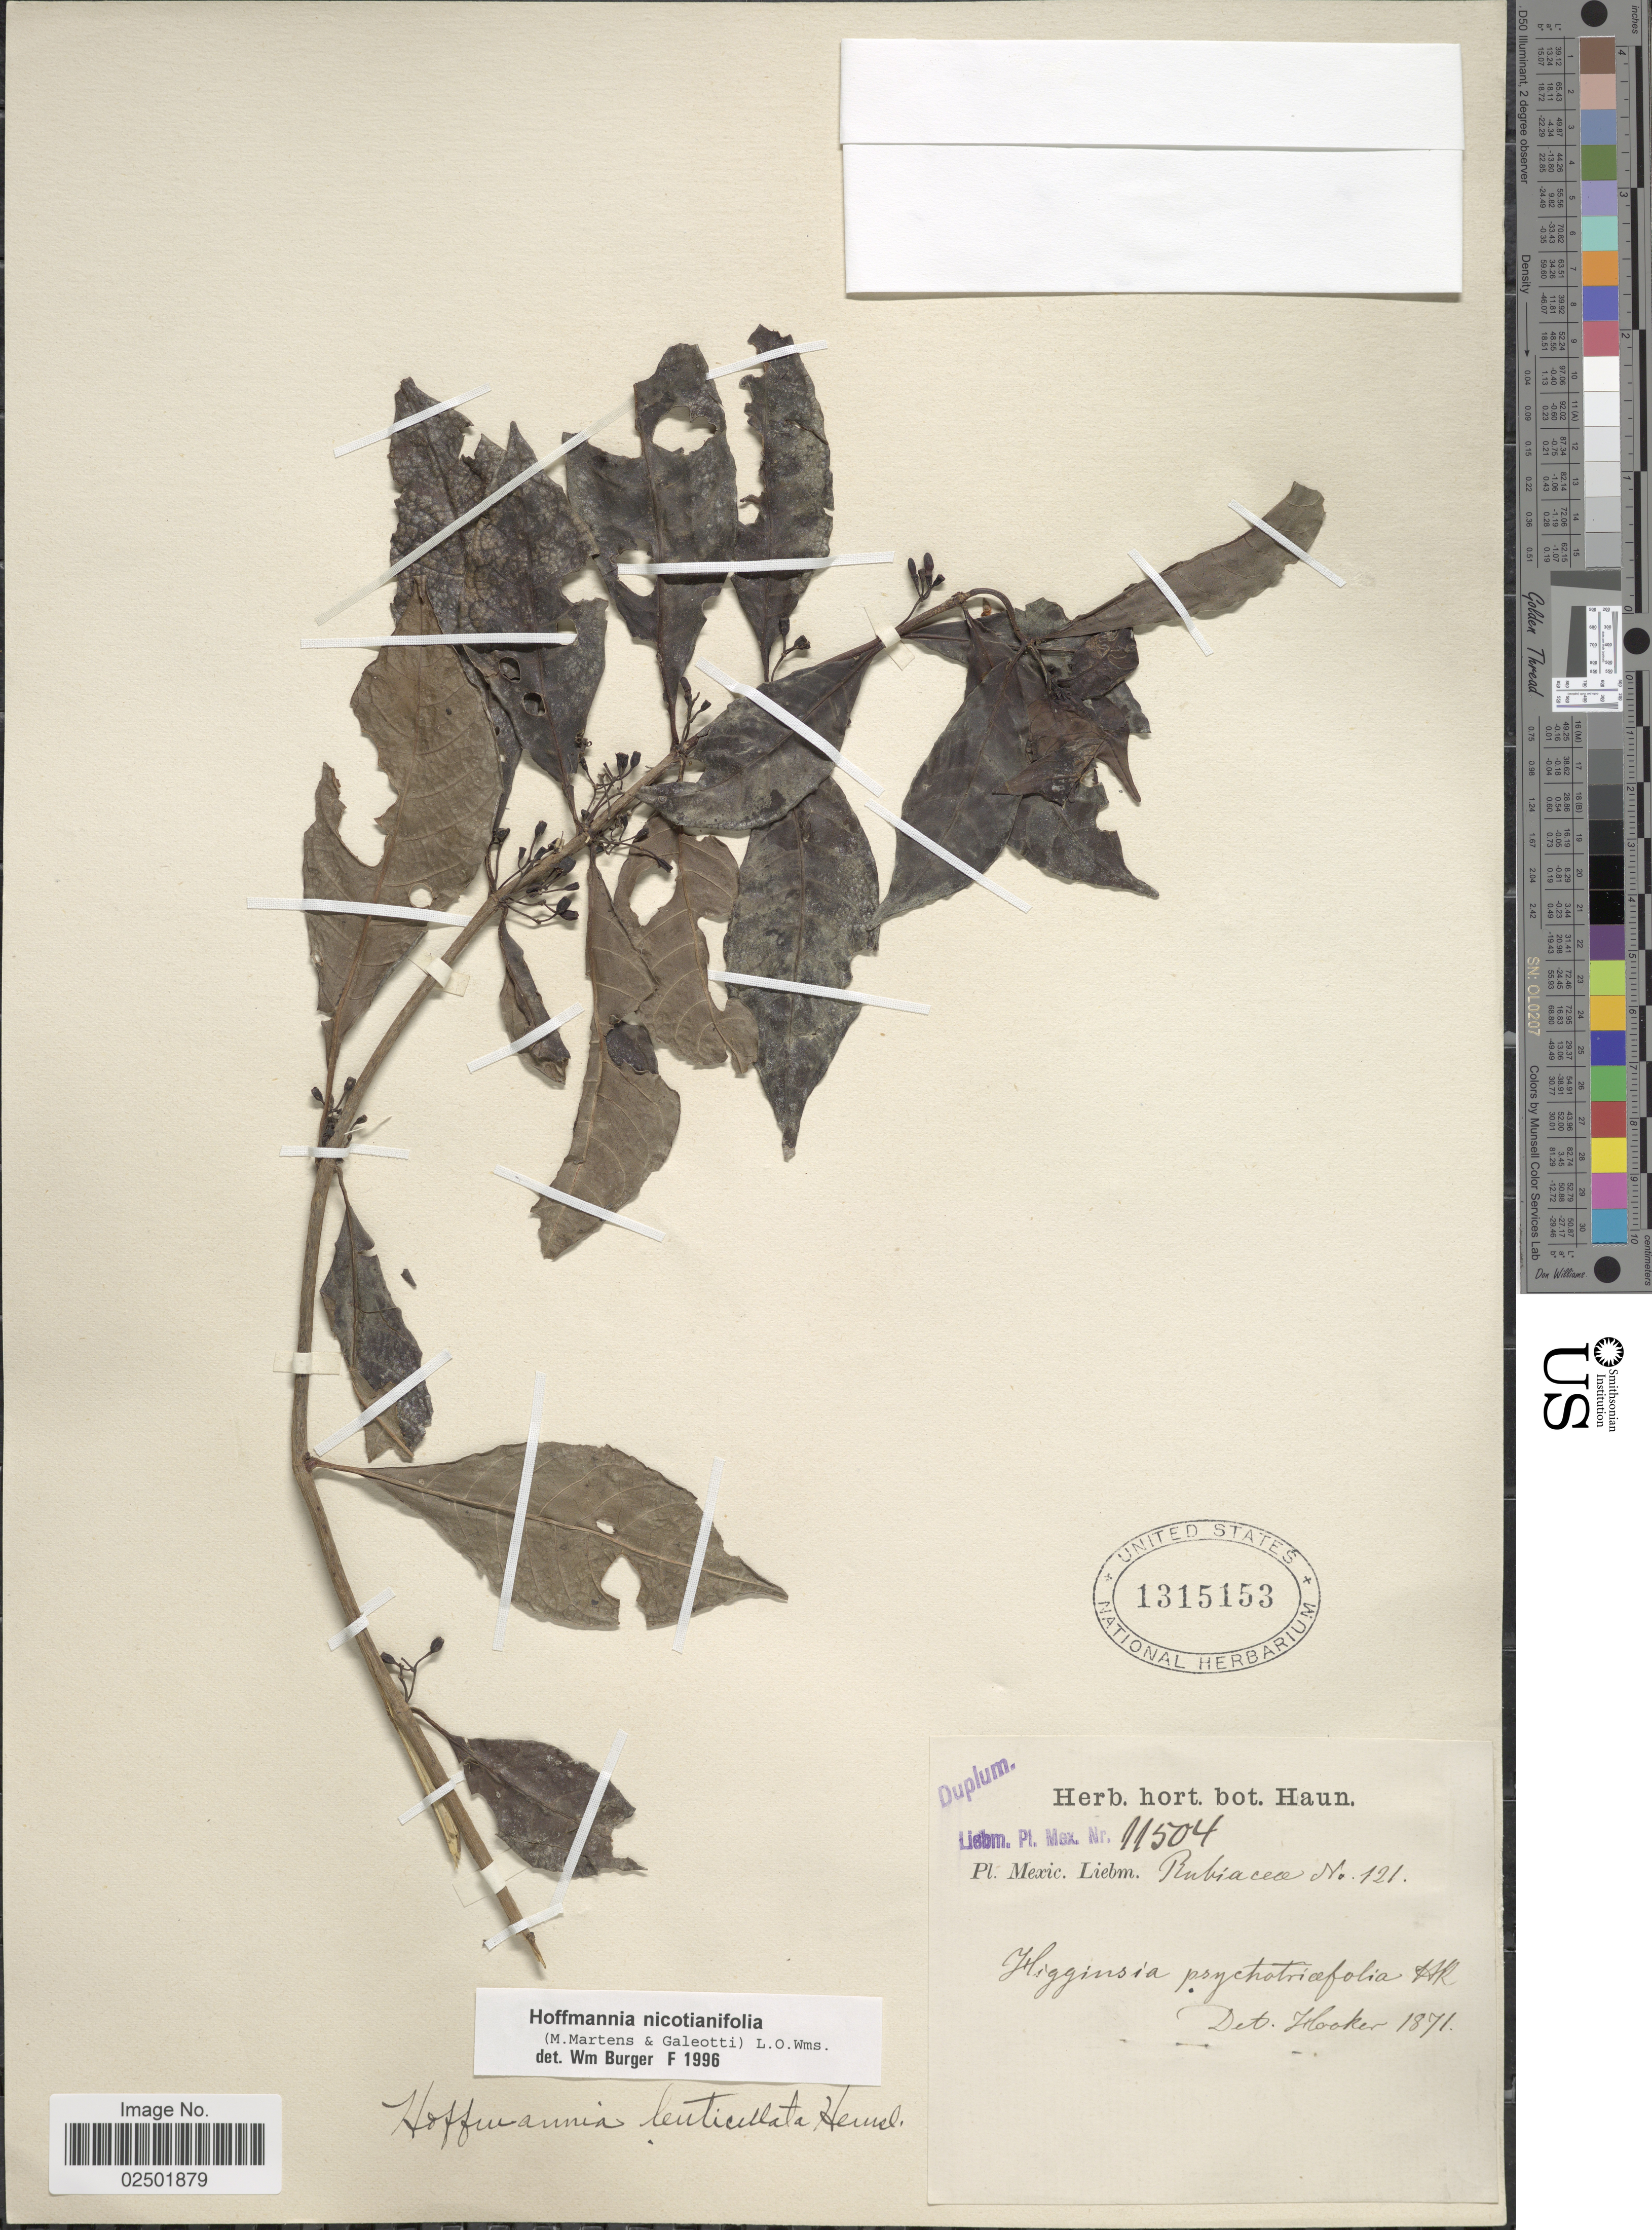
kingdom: Plantae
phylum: Tracheophyta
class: Magnoliopsida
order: Gentianales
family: Rubiaceae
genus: Hoffmannia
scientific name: Hoffmannia nicotianifolia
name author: (M. Martens & Galeoti) L.O. Williams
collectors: Liebmann, --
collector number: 11504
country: Mexico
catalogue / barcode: US 1315153